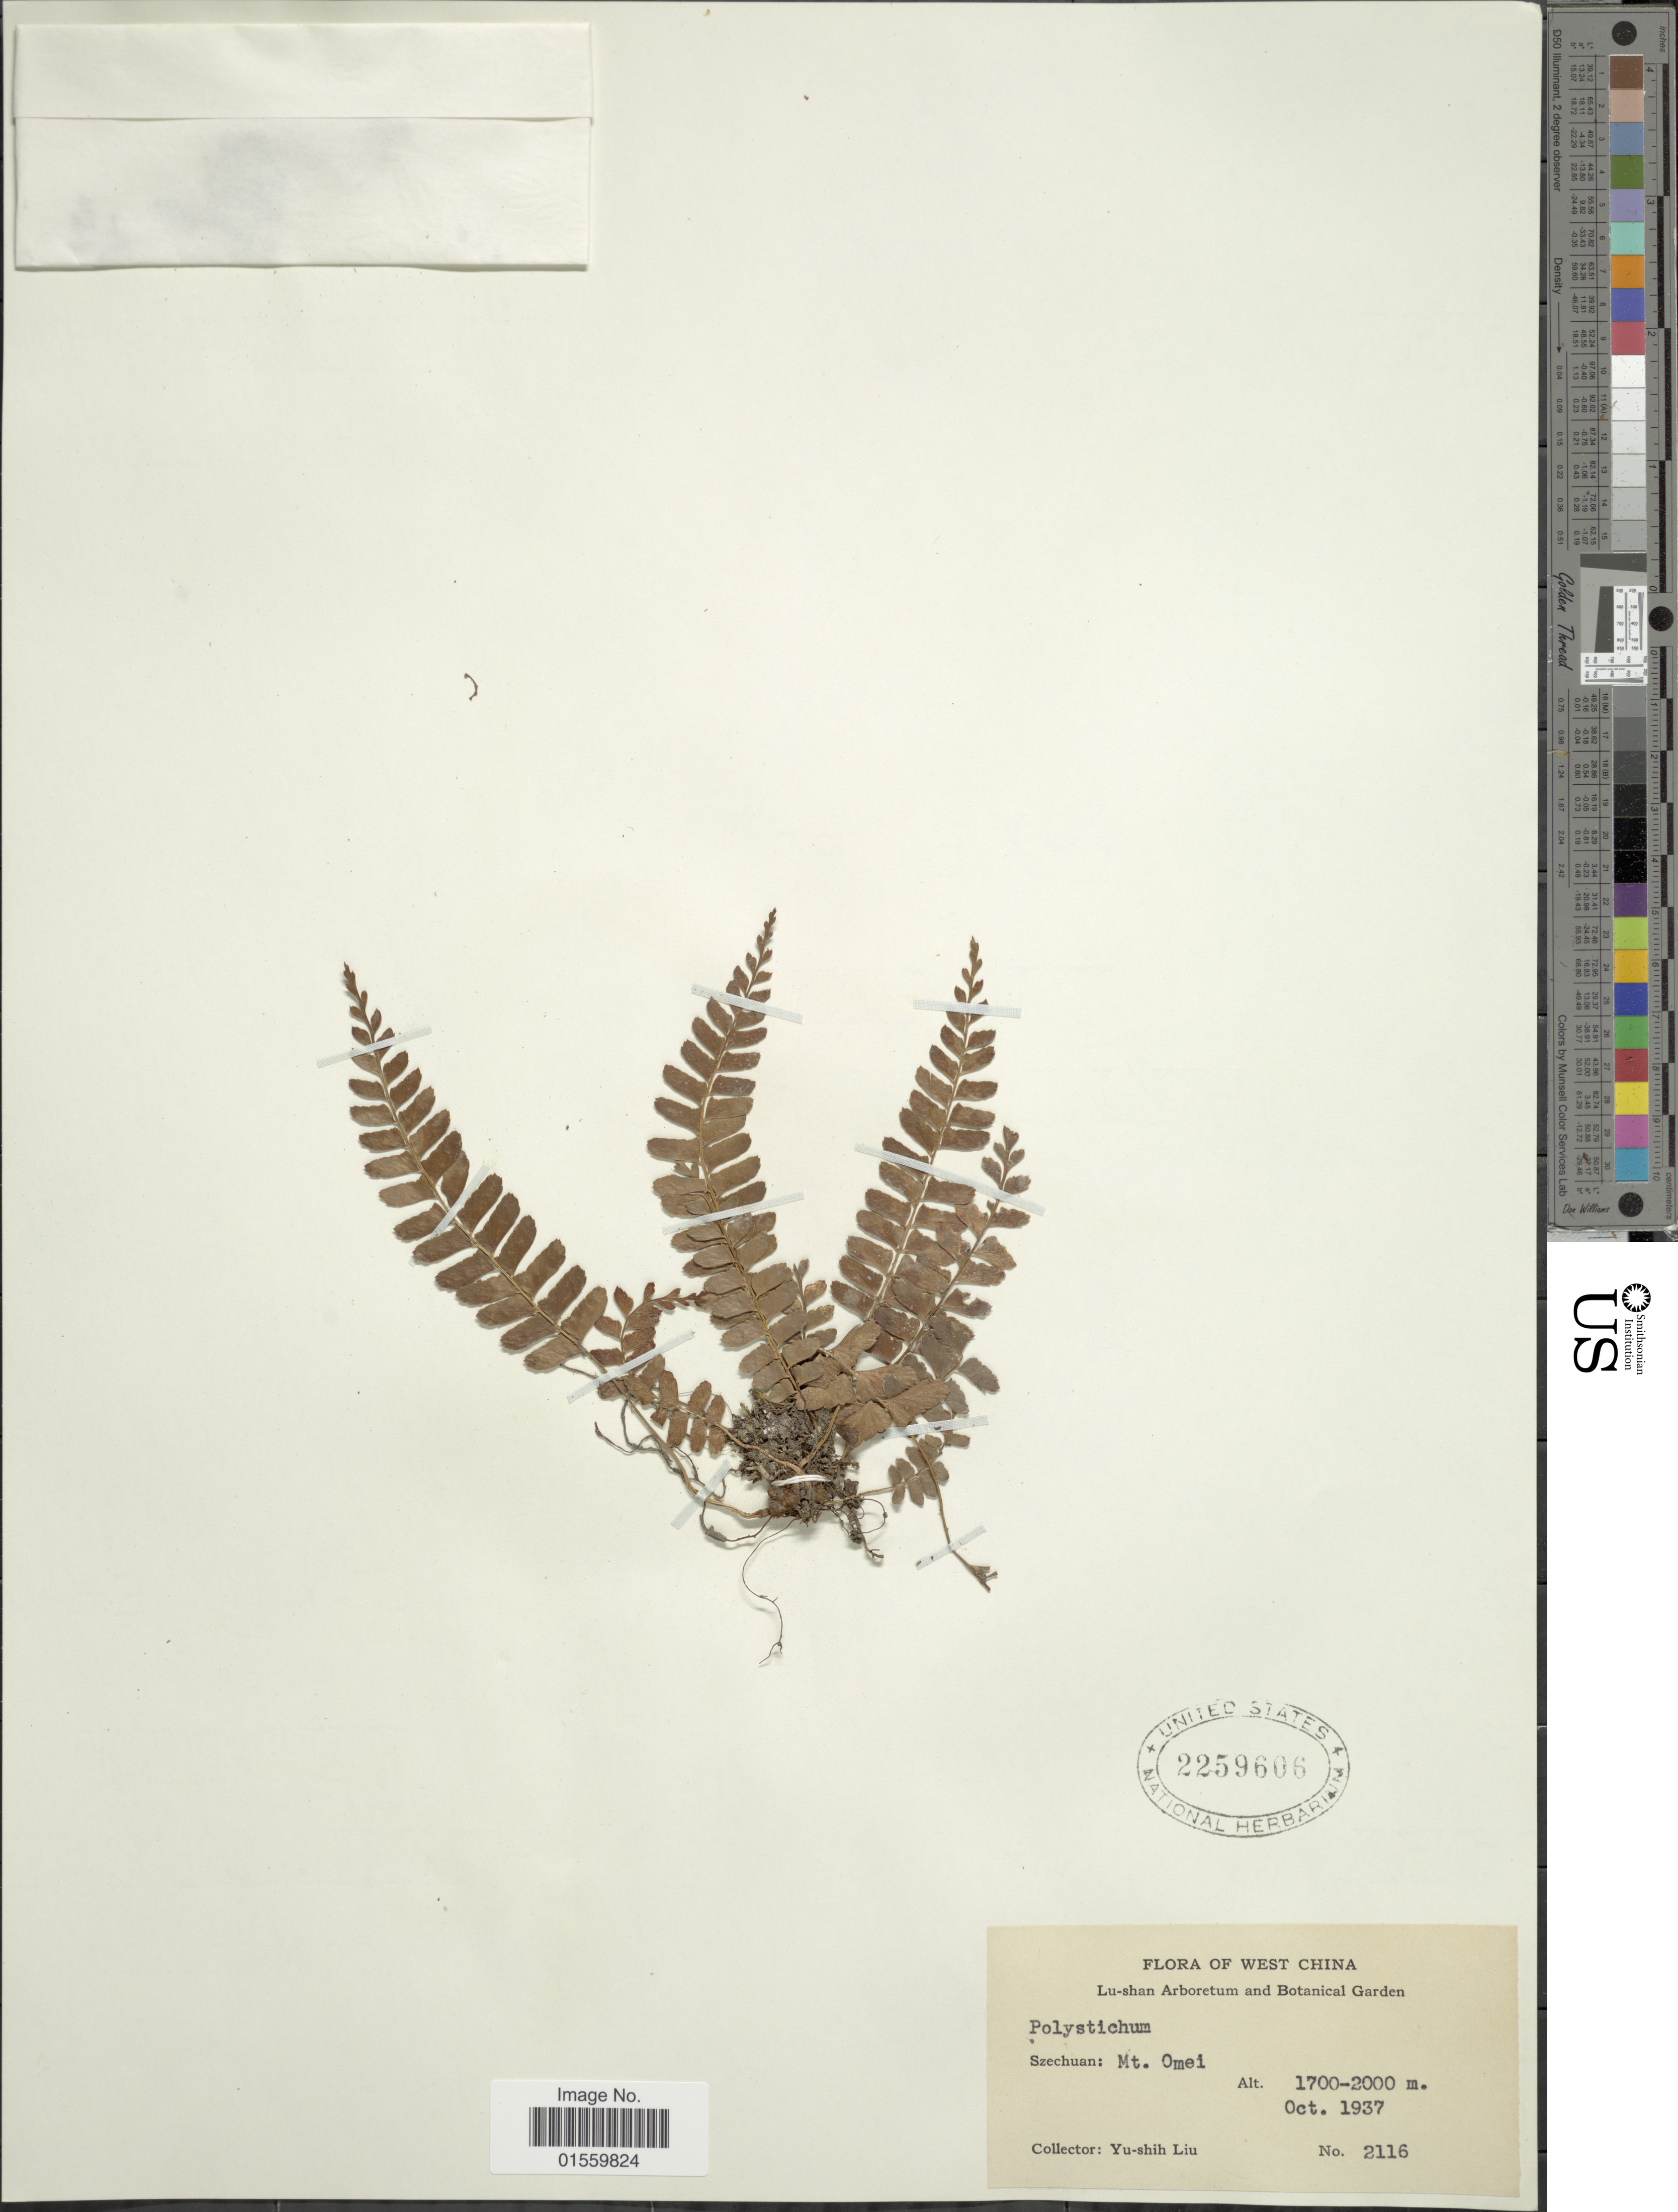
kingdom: Plantae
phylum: Tracheophyta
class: Polypodiopsida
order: Polypodiales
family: Dryopteridaceae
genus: Polystichum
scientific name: Polystichum sp.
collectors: Y.-S. Liu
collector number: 2116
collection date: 1937-10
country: China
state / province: Sichuan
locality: West China, Szechuan: Mt. Omei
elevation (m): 1700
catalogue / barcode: US 2259606